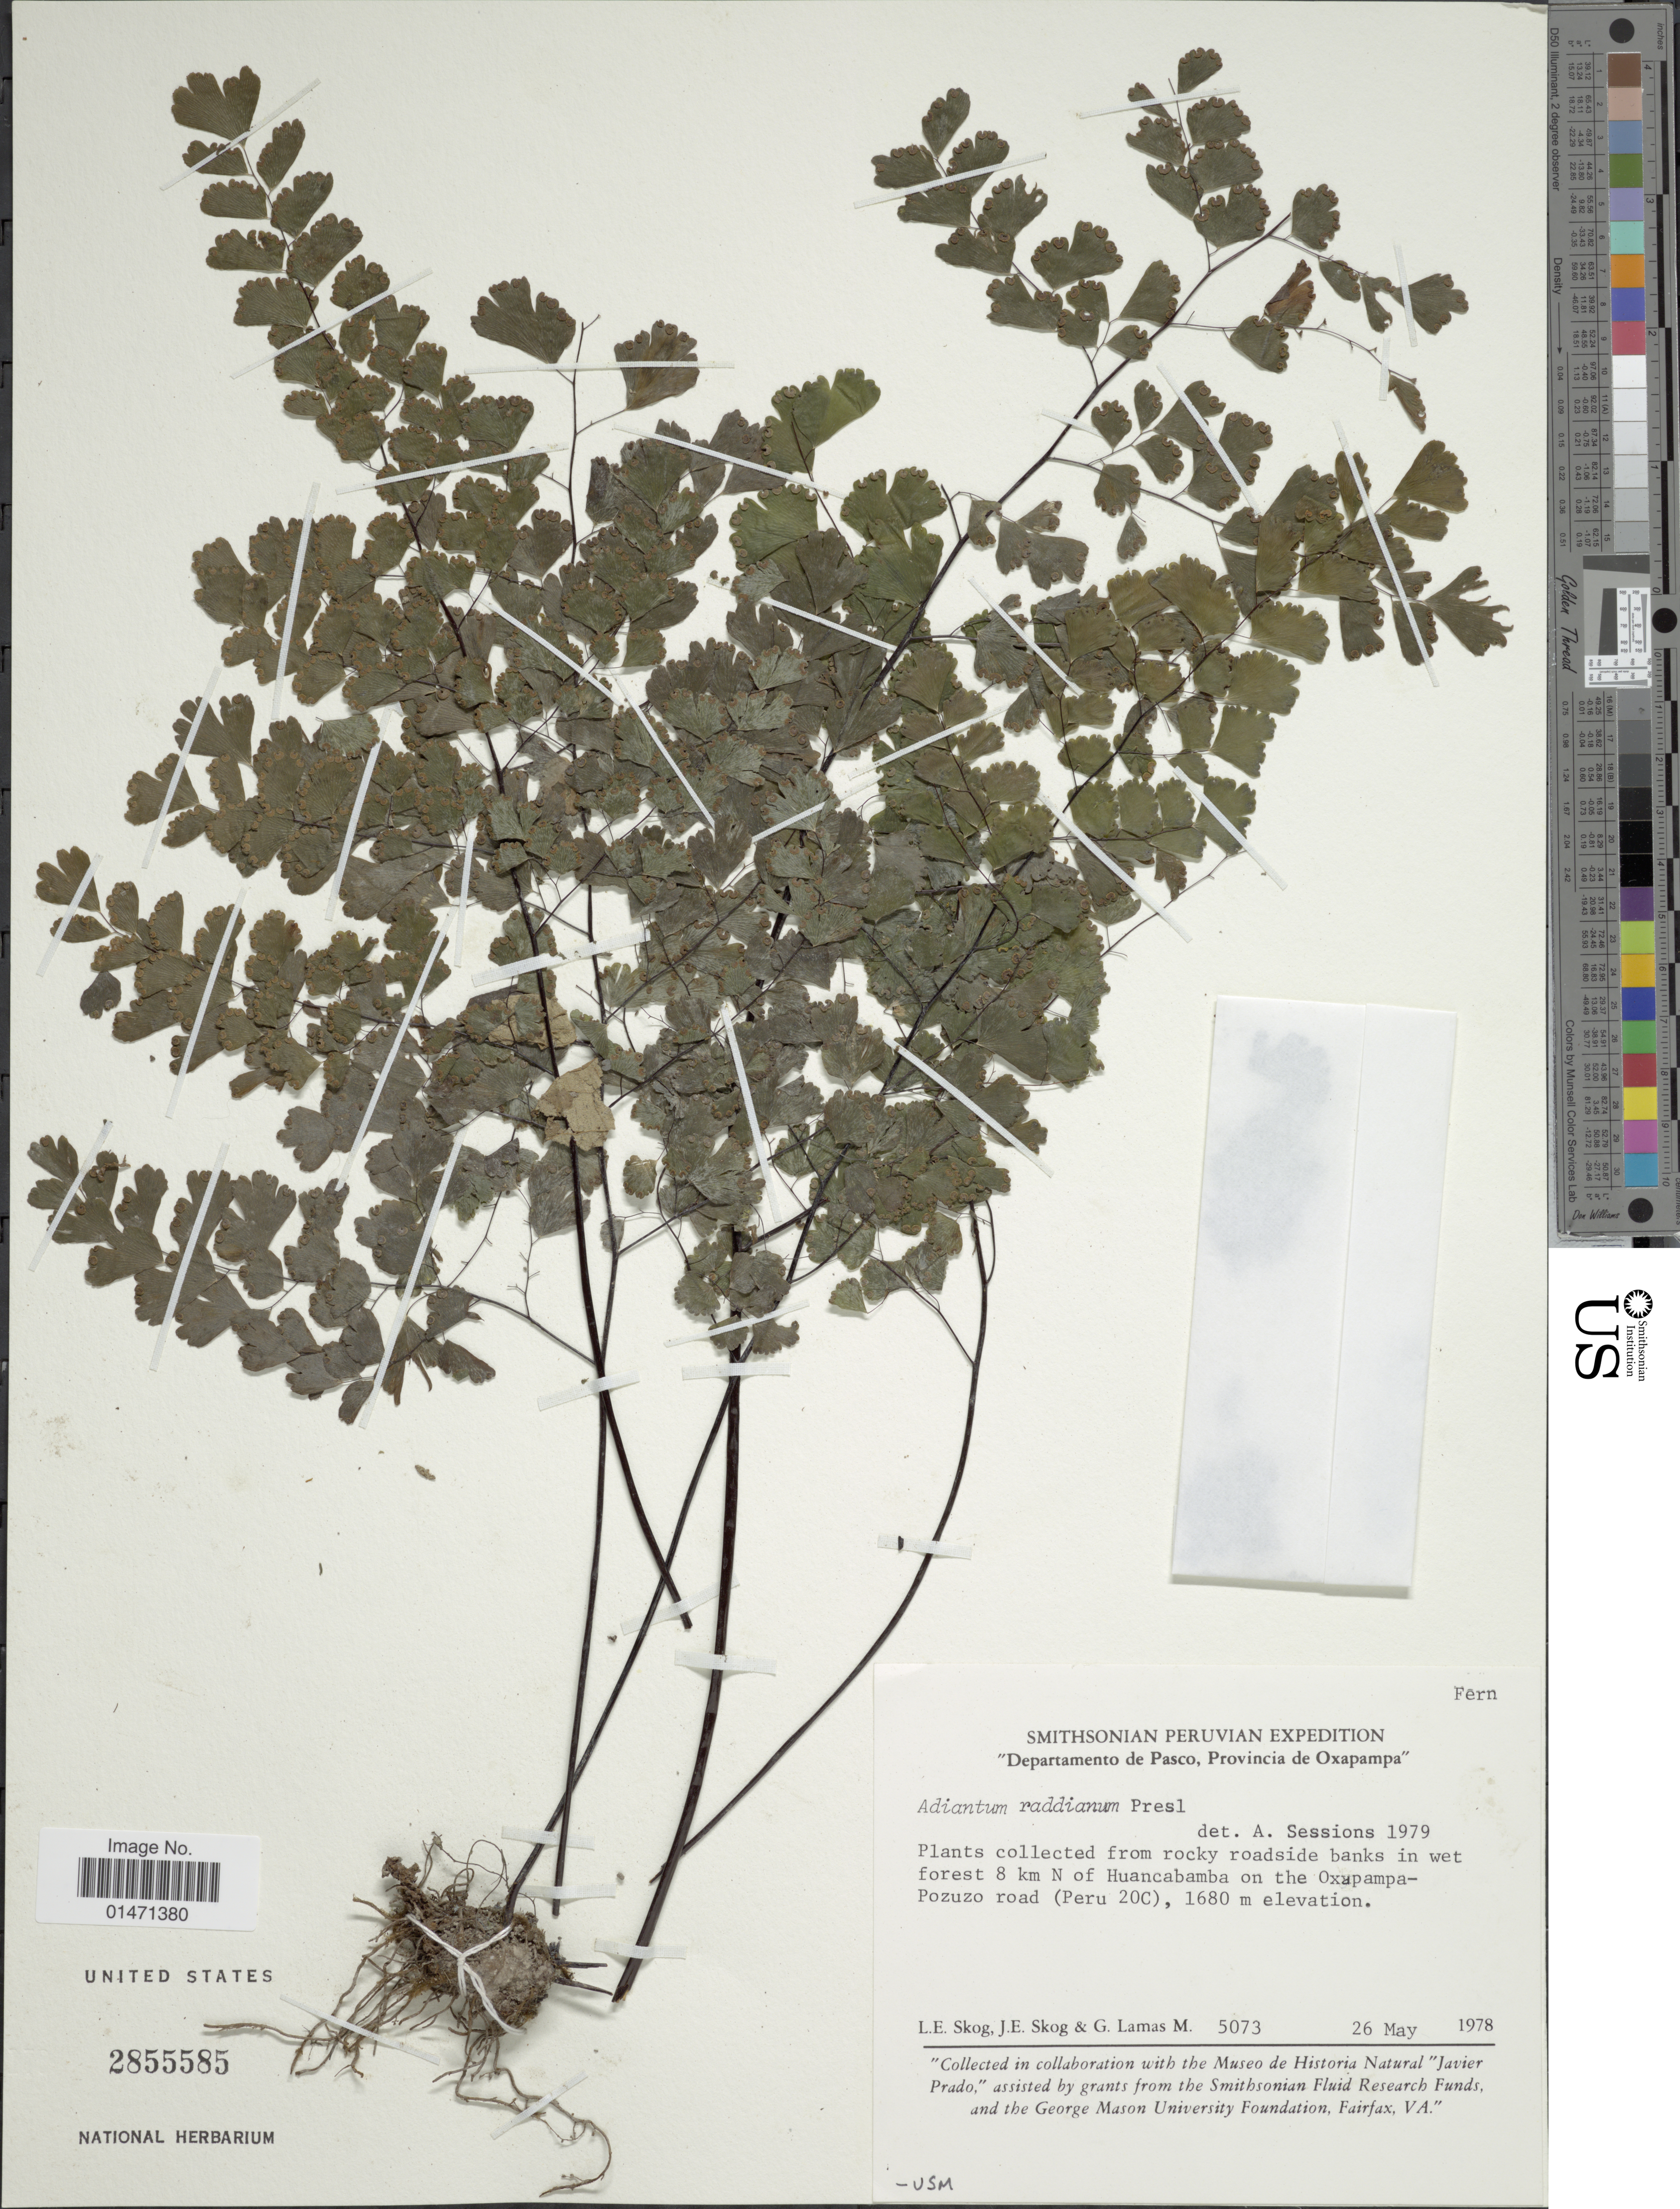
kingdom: Plantae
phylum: Tracheophyta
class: Polypodiopsida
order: Polypodiales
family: Pteridaceae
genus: Adiantum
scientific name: Adiantum raddianum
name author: C. Presl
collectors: L. E. Skog, J. E. Skog & G. Lamas M.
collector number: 5073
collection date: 1978-05-26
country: Peru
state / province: Pasco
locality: Departamento de Pasco, Provincia de Oxapampa, rocky roadside banks in wet forest 8km N of Huancamba on the Oxapampa-Pozuzo road(Peru 20C)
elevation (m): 1680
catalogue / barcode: US 2855585